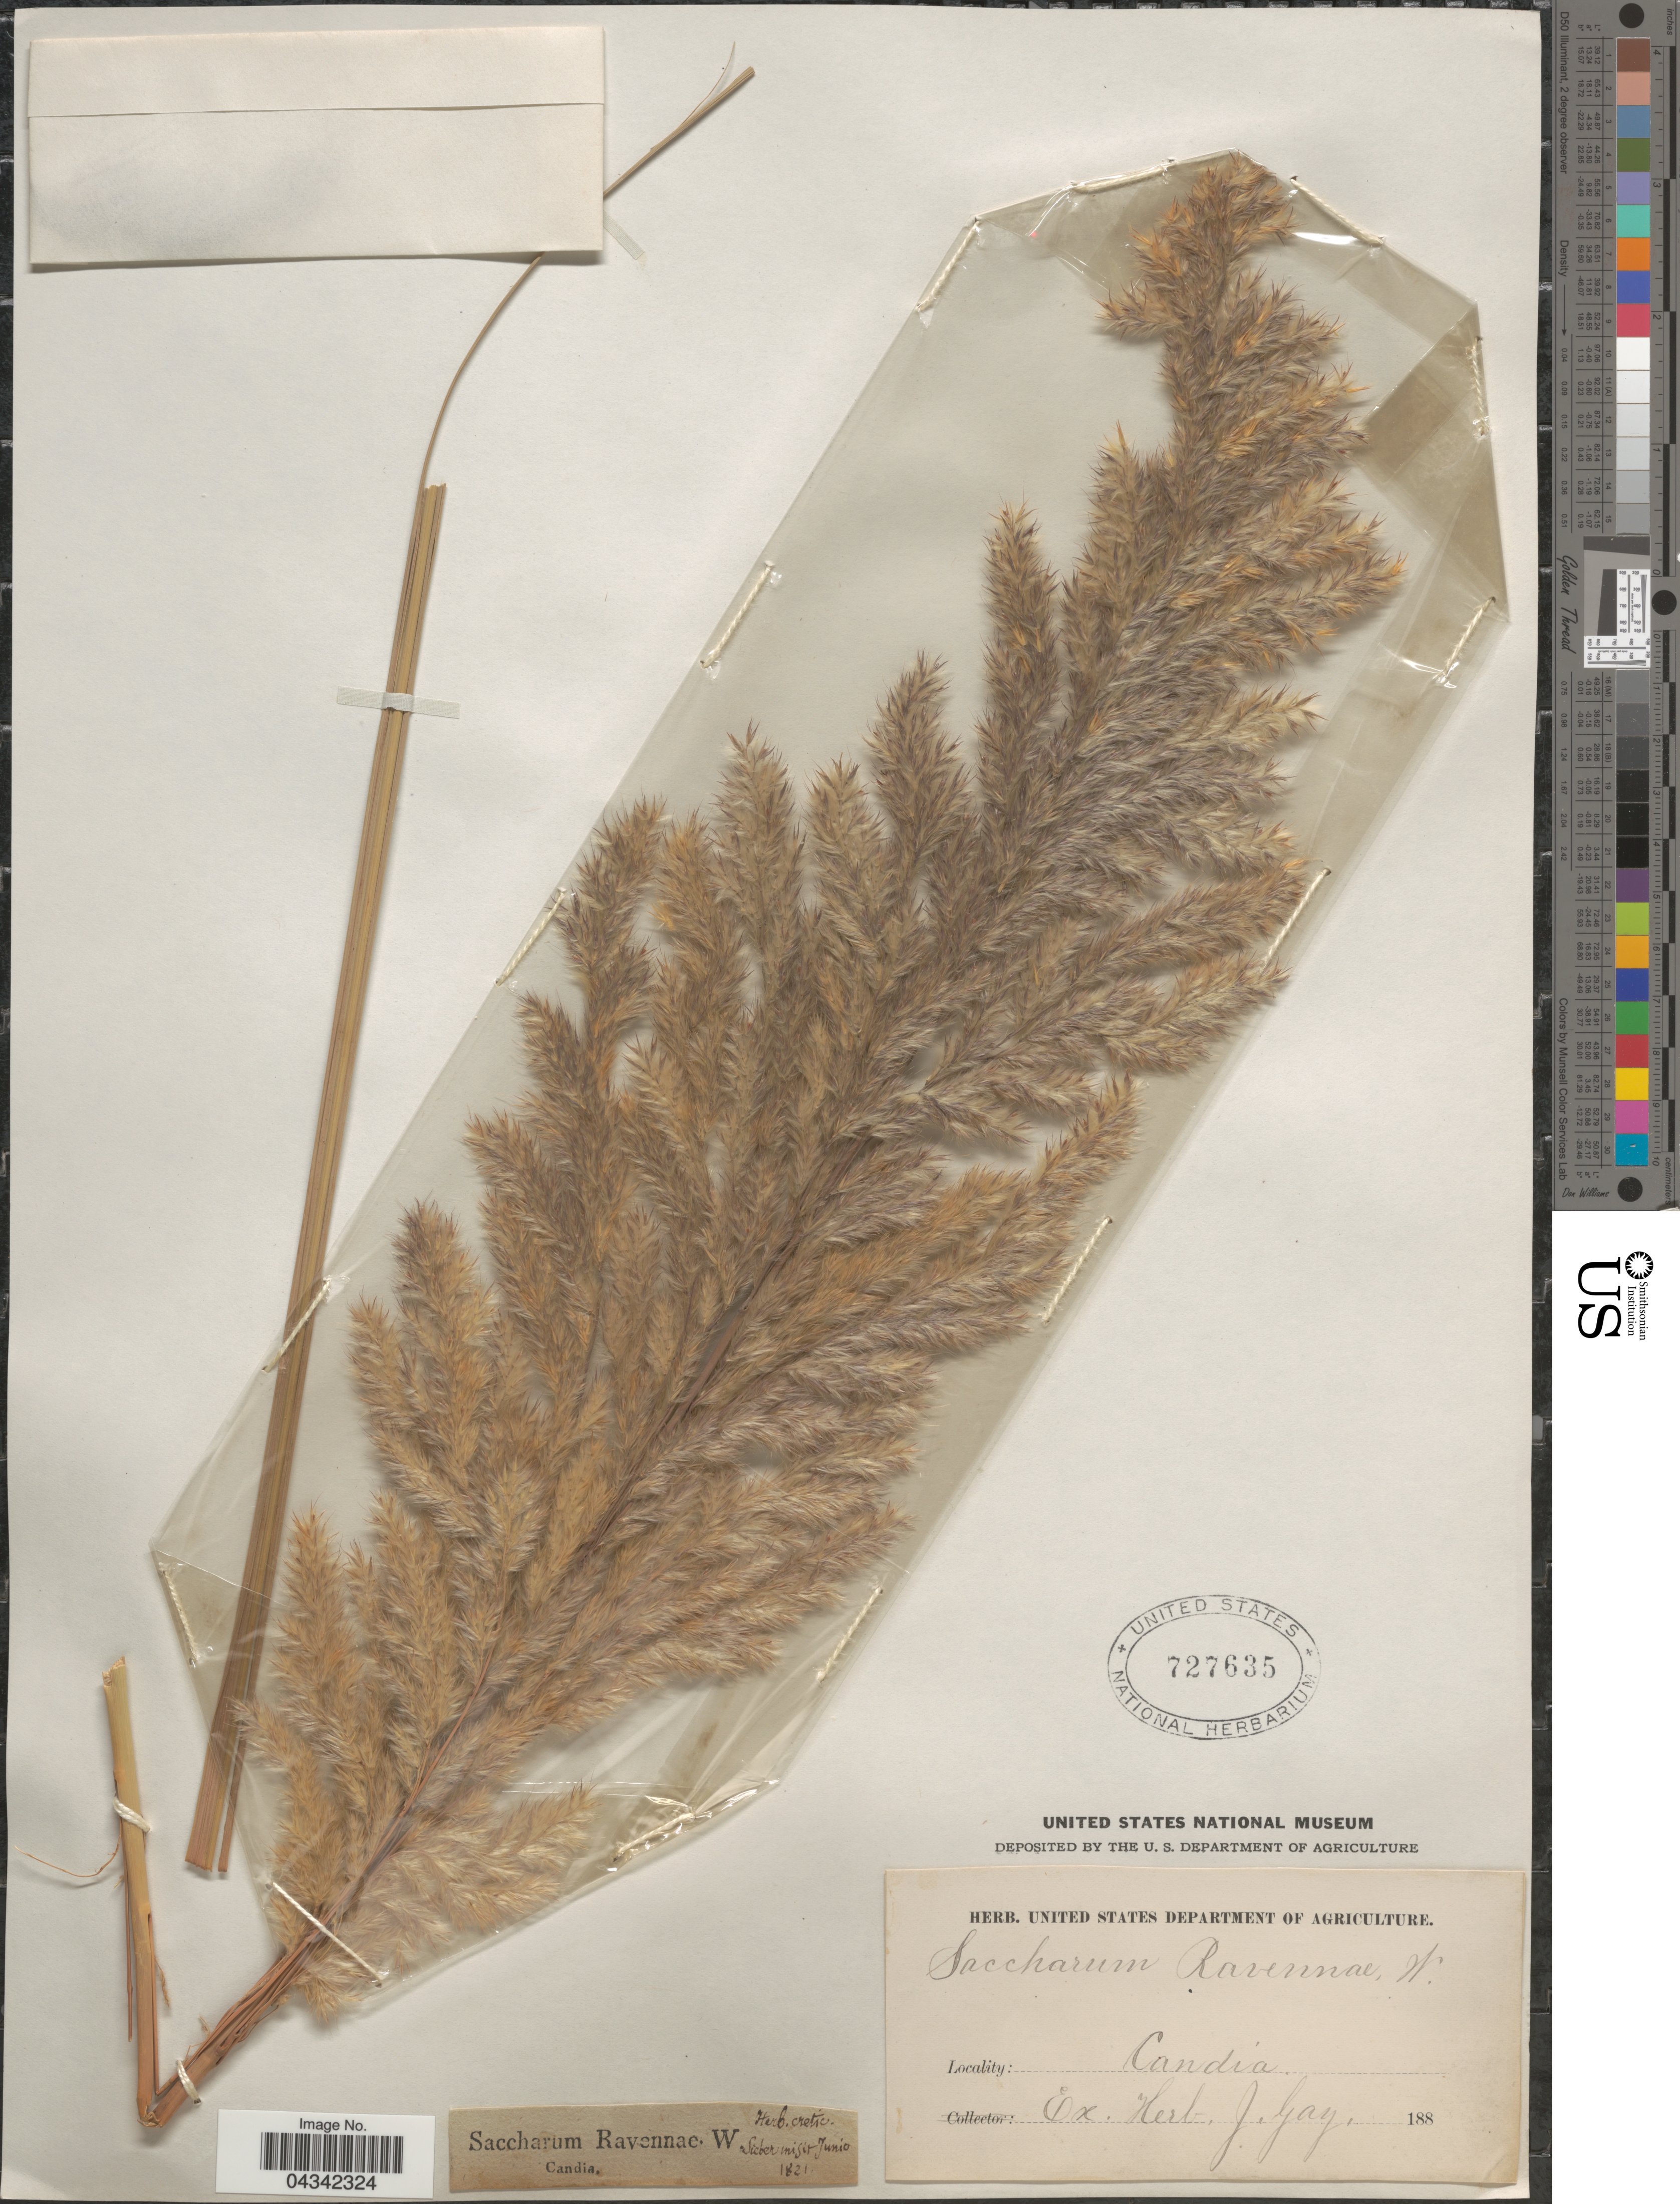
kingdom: Plantae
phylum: Tracheophyta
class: Liliopsida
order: Poales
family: Poaceae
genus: Tripidium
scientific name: Tripidium ravennae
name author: (L.) H. Scholz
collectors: ex herb. J. Gay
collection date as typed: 188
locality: Candia.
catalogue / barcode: US 727635